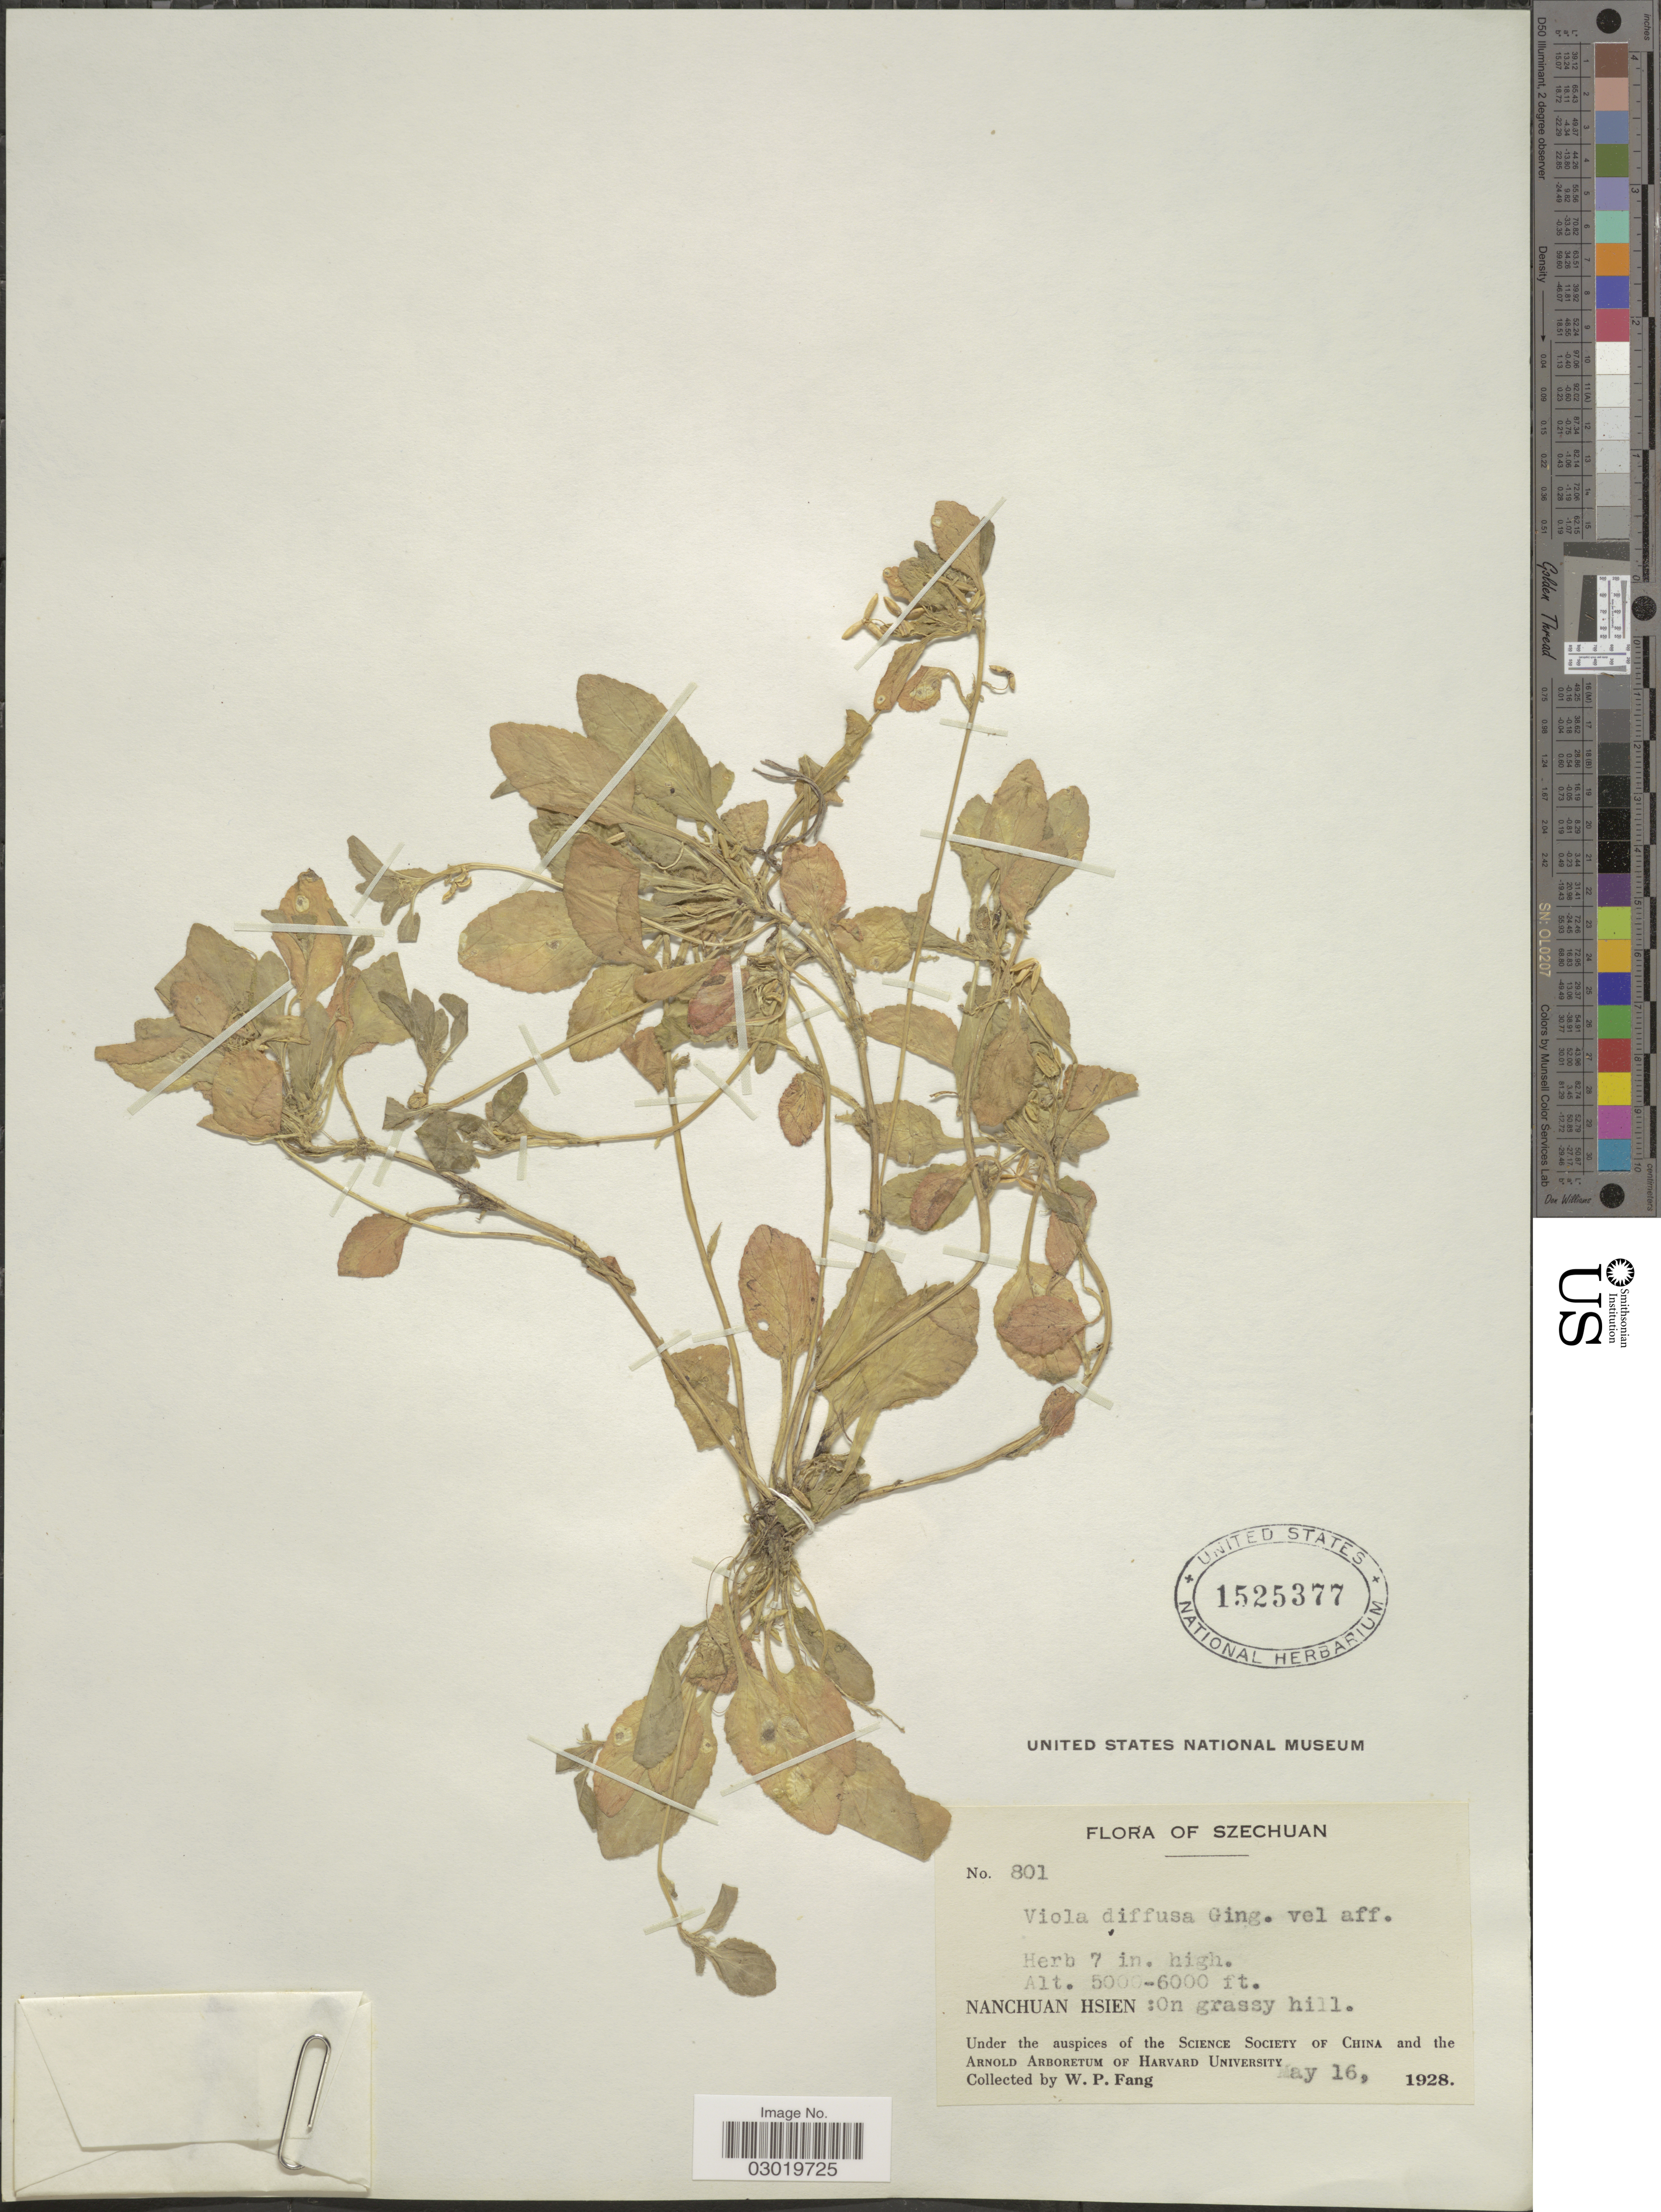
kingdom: Plantae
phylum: Tracheophyta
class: Magnoliopsida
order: Malpighiales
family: Violaceae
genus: Viola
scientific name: Viola diffusa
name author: Ging.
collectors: W. P. Fang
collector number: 801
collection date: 1928-05-16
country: China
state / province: Sichuan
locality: Szechuan. Nanchuan Hsien: On grassy hill.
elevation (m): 1524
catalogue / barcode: US 1525377